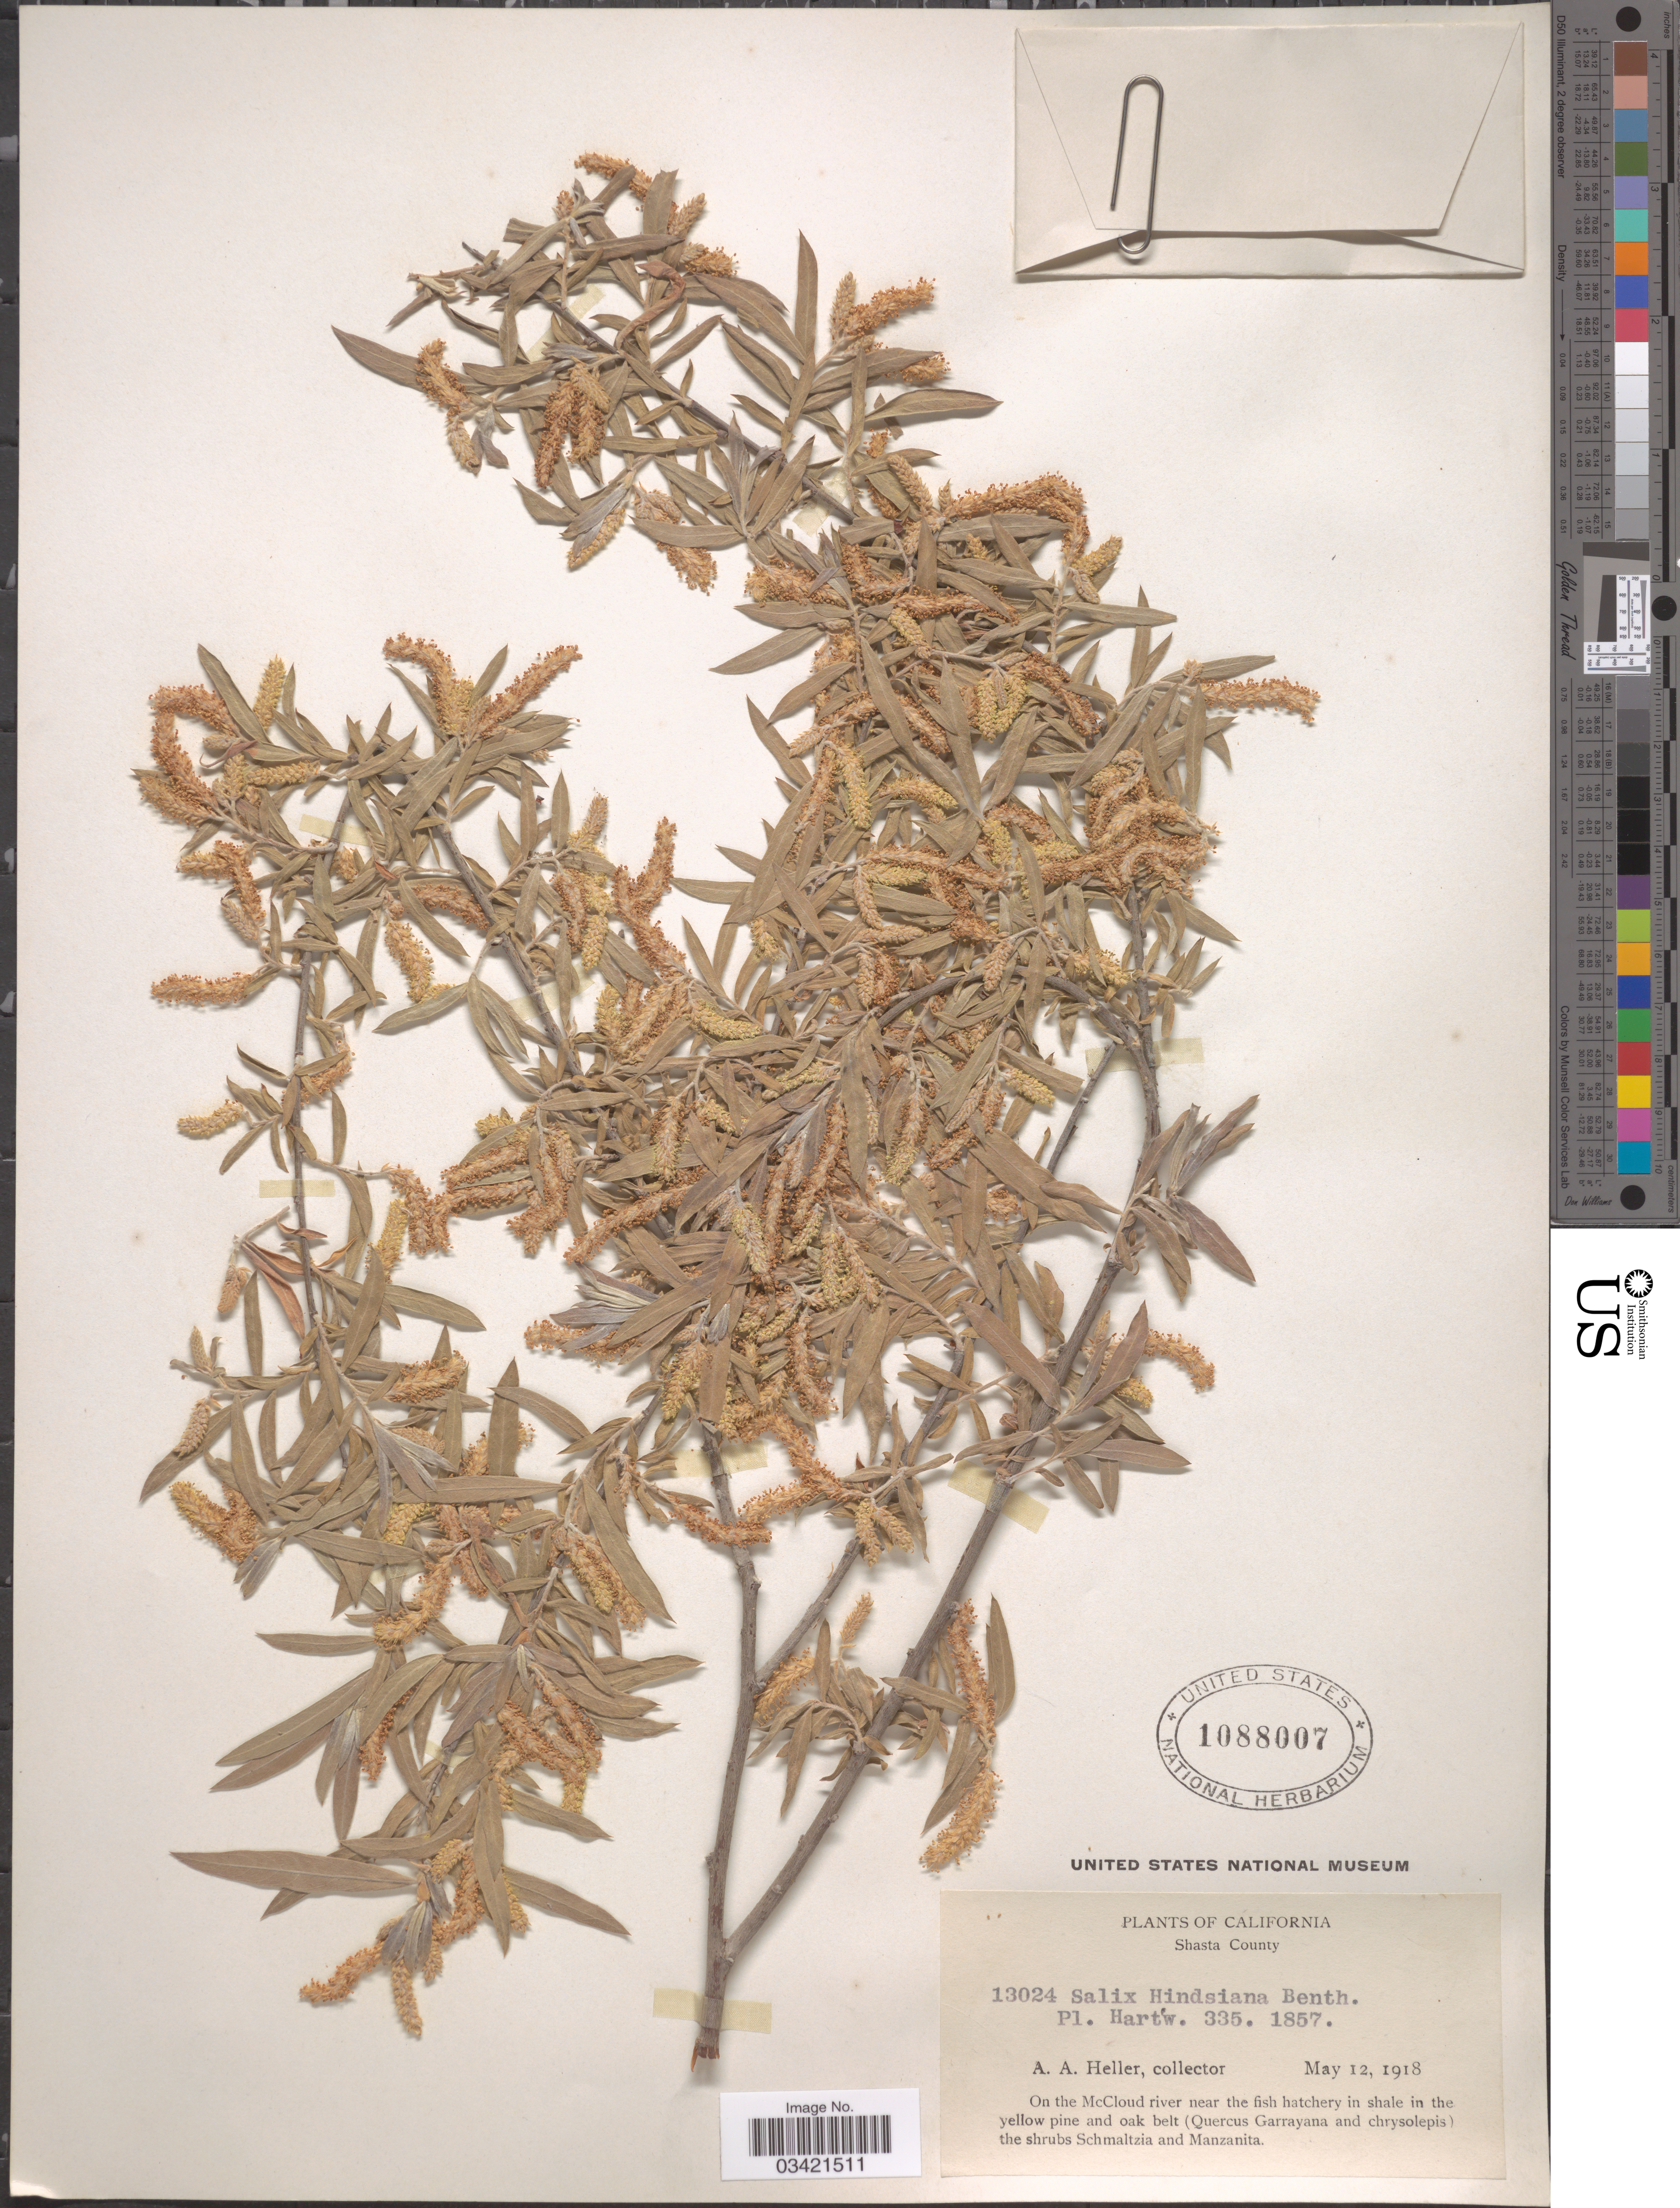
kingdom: Plantae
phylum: Tracheophyta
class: Magnoliopsida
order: Malpighiales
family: Salicaceae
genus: Salix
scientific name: Salix hindsiana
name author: Benth.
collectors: A. A. Heller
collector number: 13024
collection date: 1918-05-12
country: United States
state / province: California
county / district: Shasta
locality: Shasta County. On the McCloud river near the fish hatchery in shale in the yellow pine and oak belt.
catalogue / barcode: US 1088007